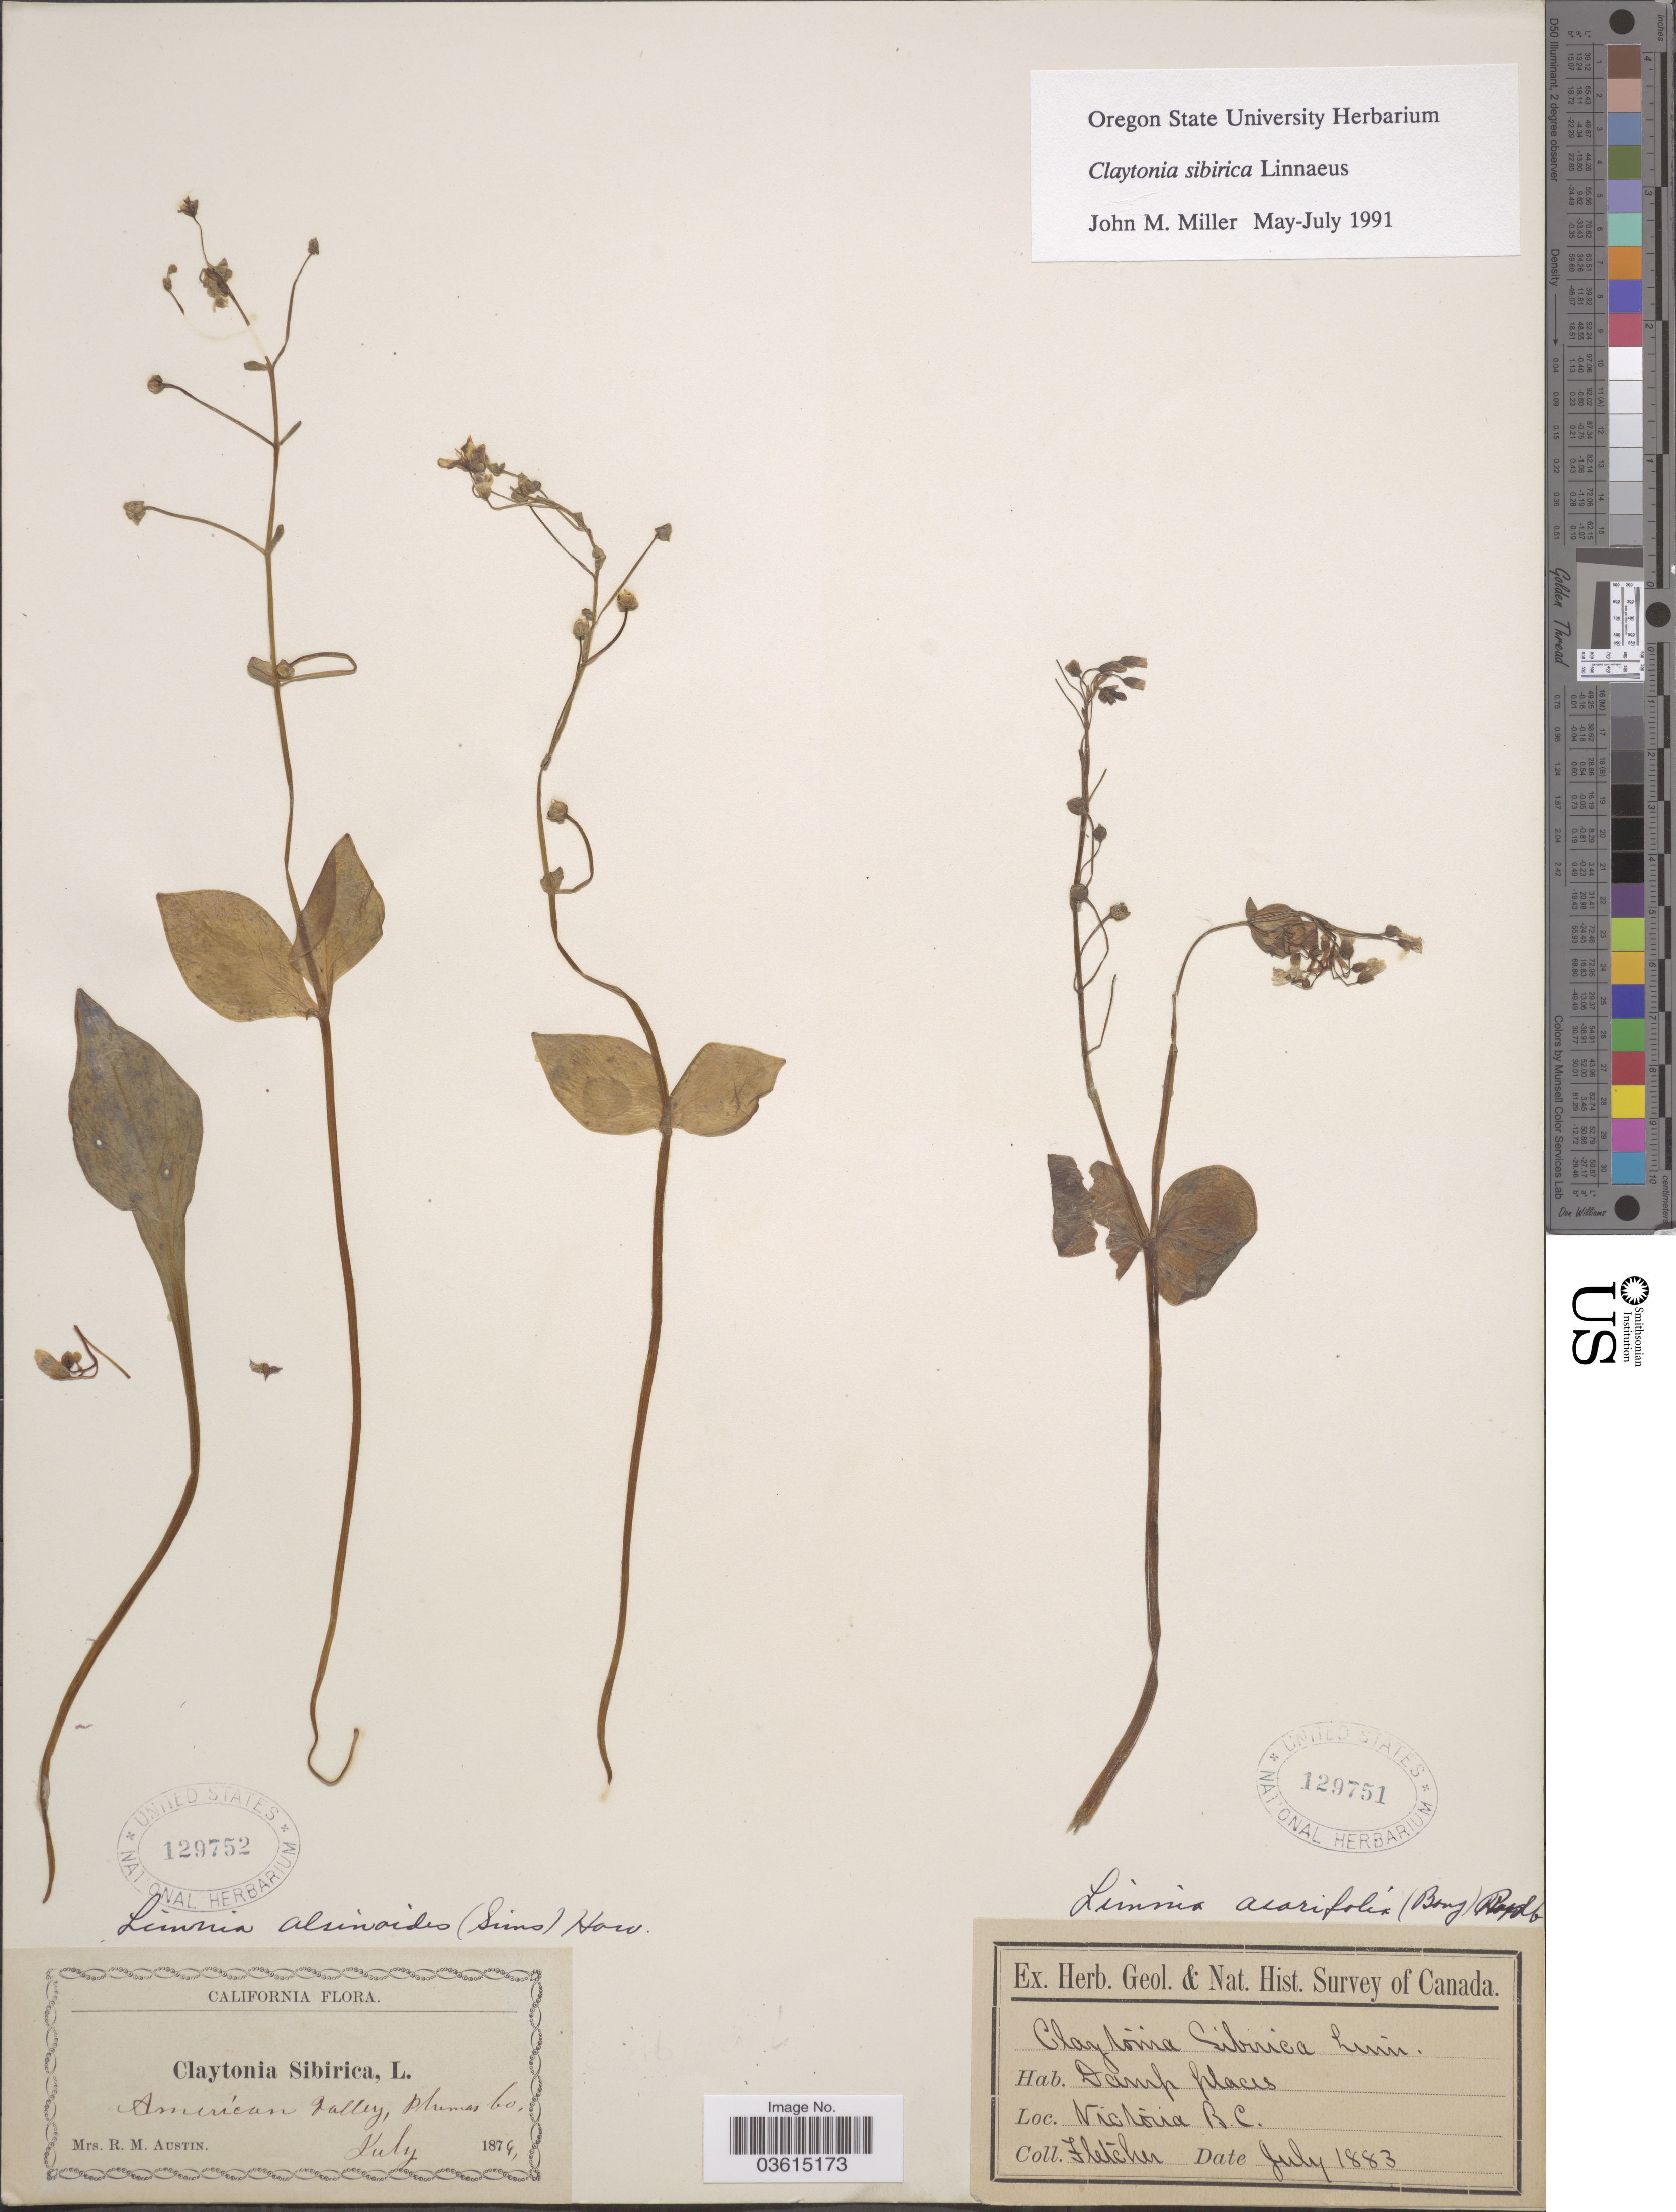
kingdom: Plantae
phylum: Tracheophyta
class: Magnoliopsida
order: Caryophyllales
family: Montiaceae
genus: Claytonia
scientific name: Claytonia sibirica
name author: L.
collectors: R. Austin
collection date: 1876-07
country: United States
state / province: California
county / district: Plumas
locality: American Valley, Plumas Co.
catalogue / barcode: US 129752